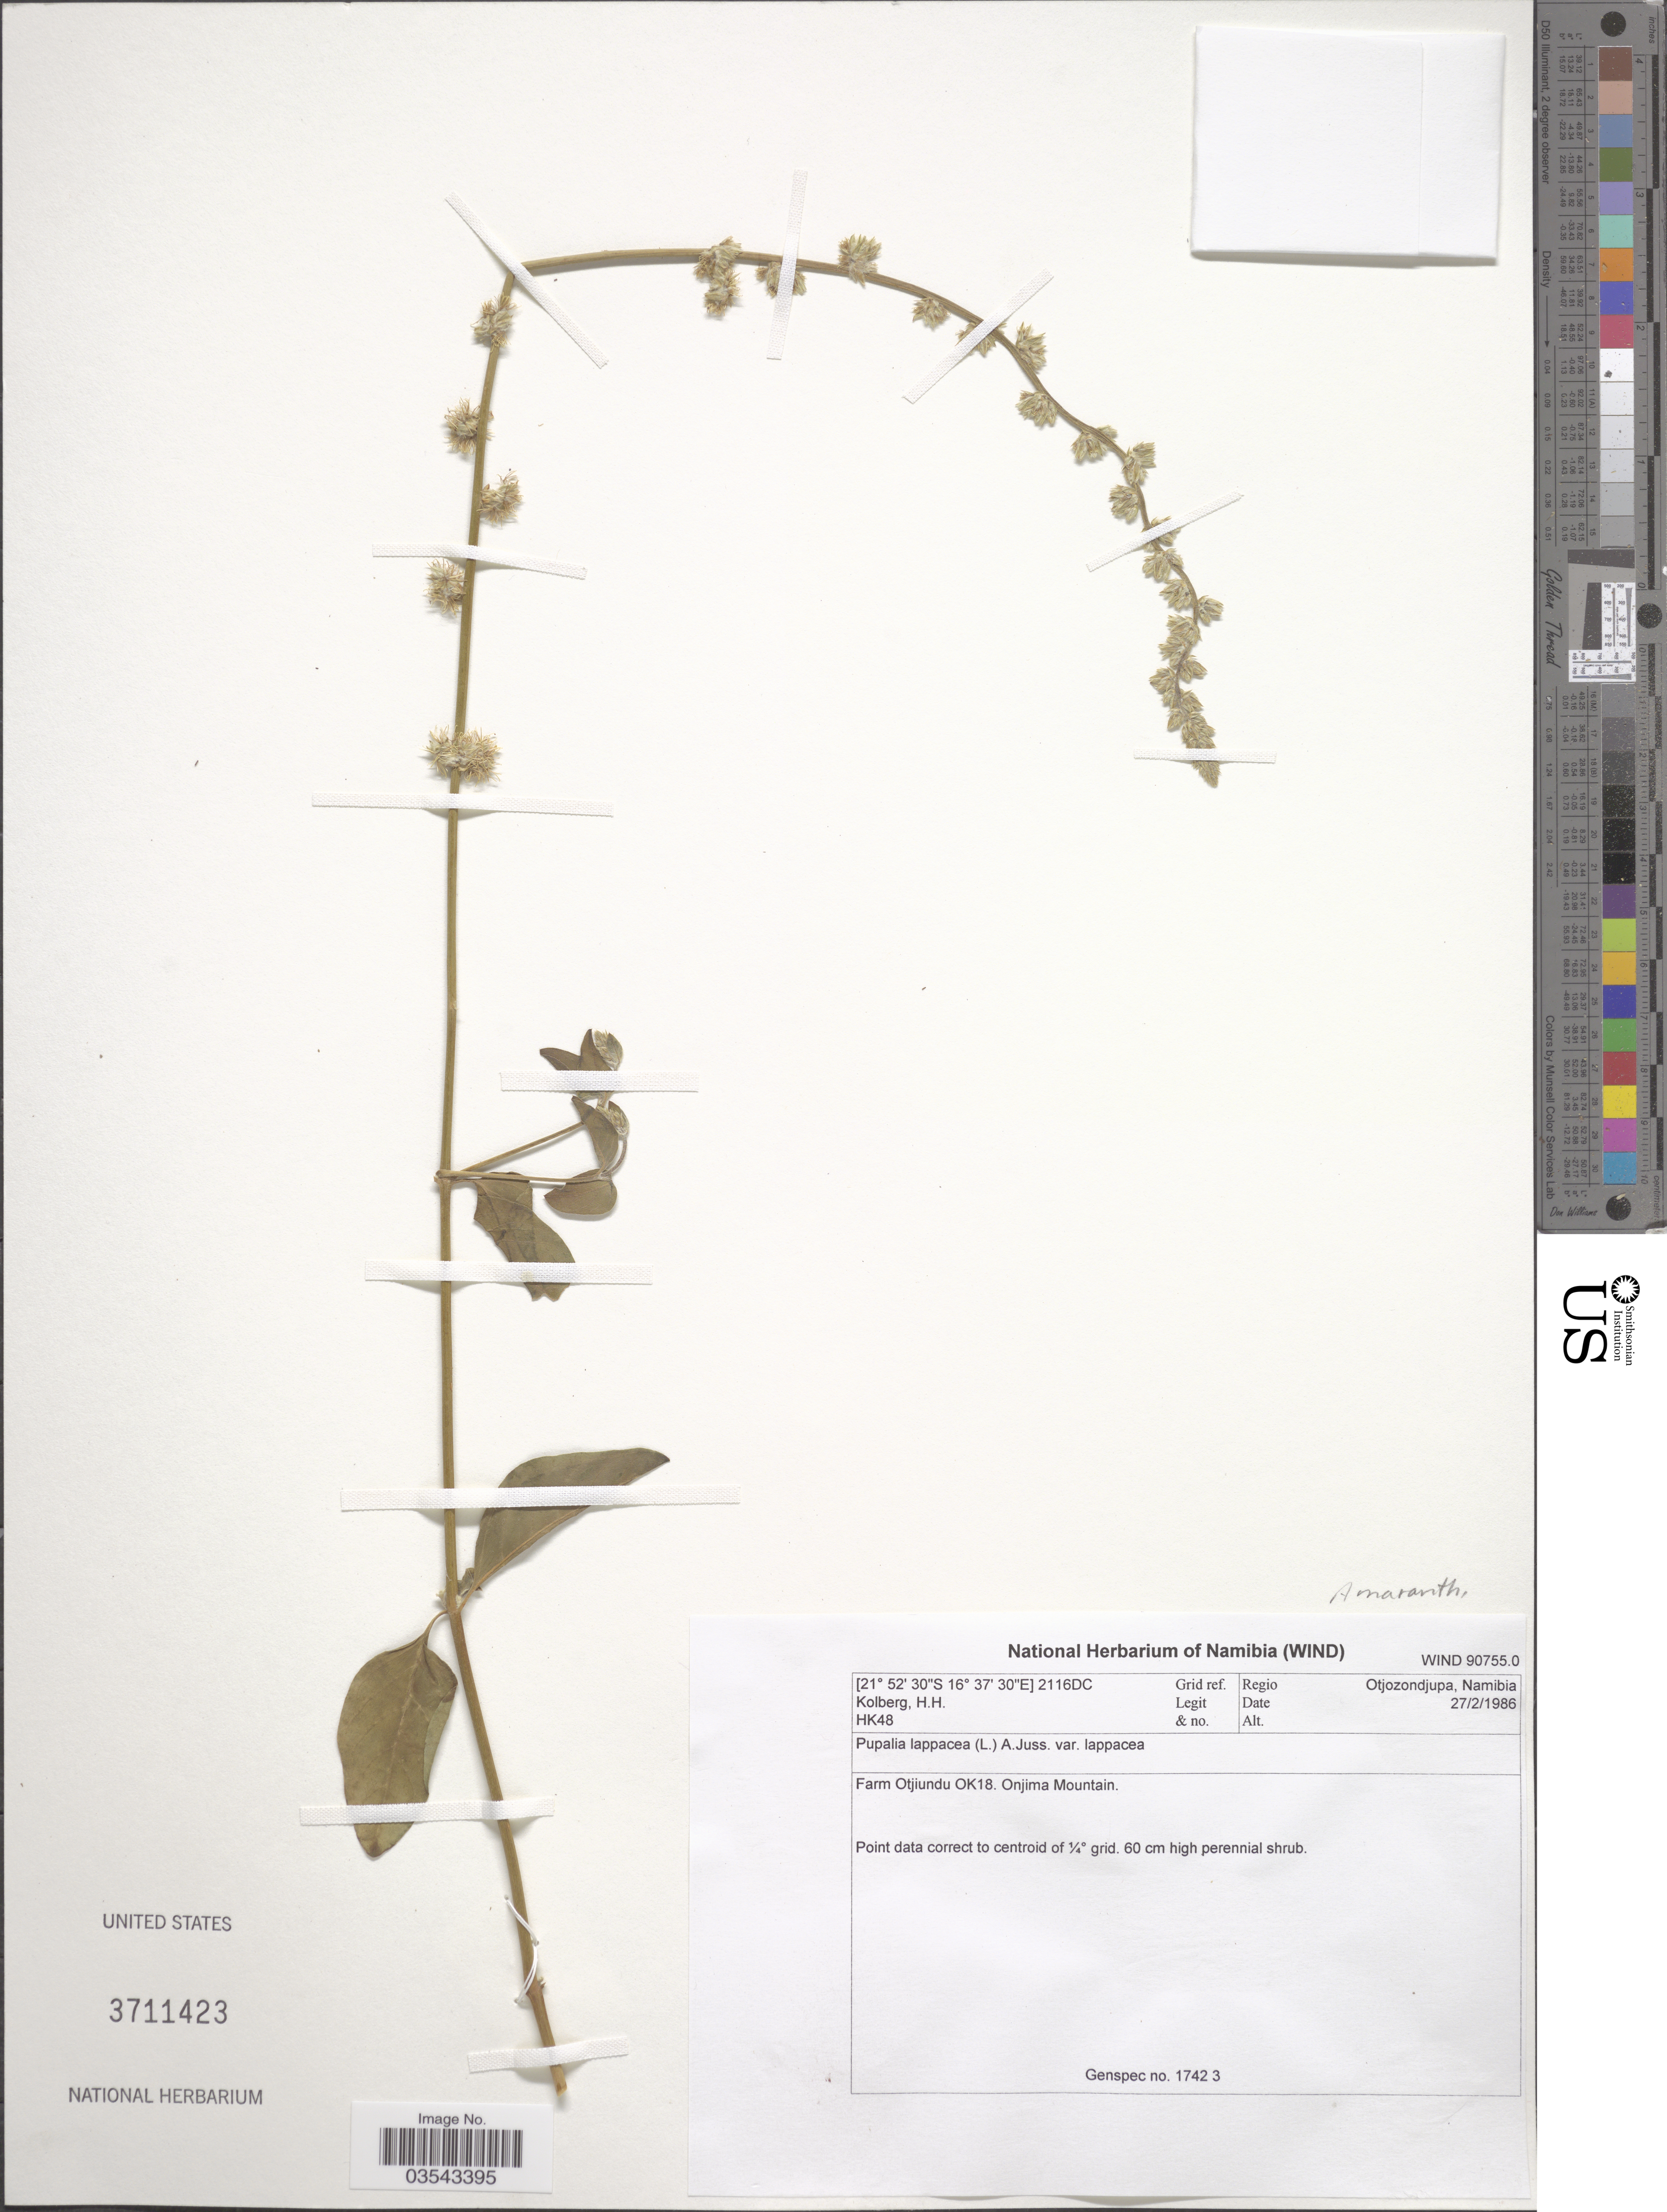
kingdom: Plantae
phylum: Tracheophyta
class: Magnoliopsida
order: Caryophyllales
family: Amaranthaceae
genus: Pupalia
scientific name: Pupalia lappacea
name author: (L.) A. Juss.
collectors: H. H. Kolberg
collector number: HK48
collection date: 1986-02-27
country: Namibia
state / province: Otjozondjupa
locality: Regio Otjozondjupa. Grid ref. 2116DC. Farm Otjiundu OK18. Onjima Mountain.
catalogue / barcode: US 3711423